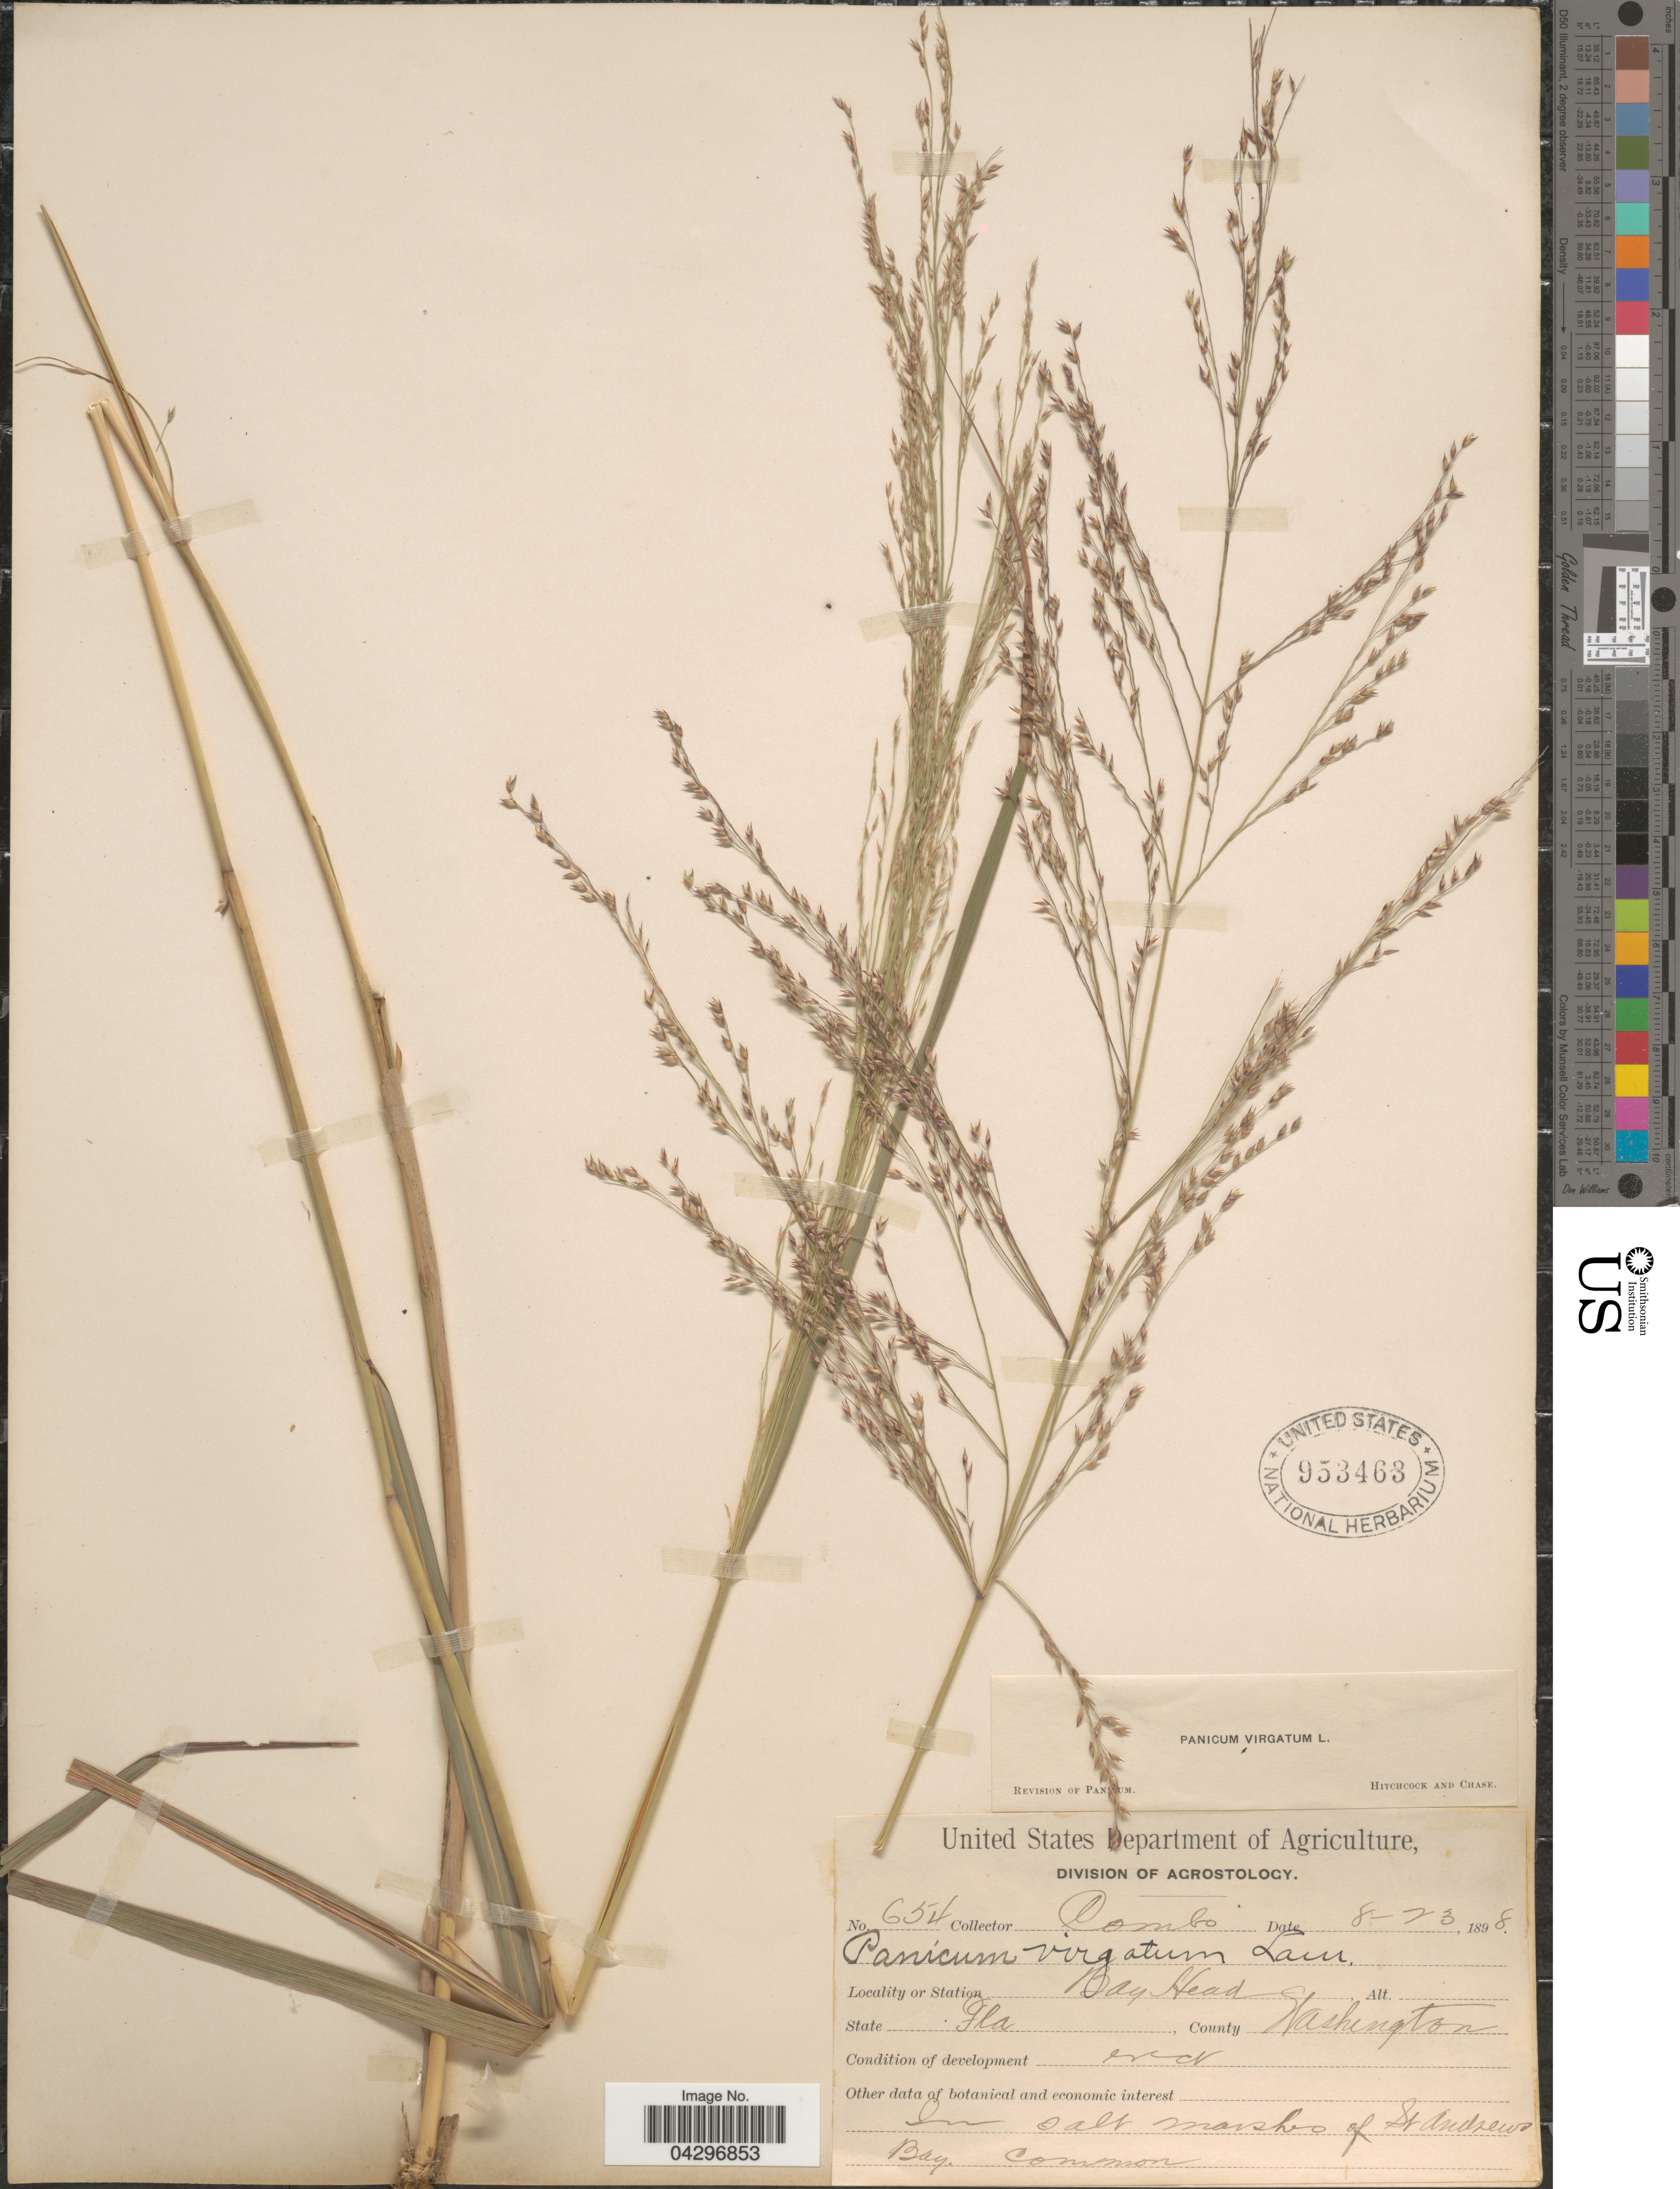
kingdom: Plantae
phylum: Tracheophyta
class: Liliopsida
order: Poales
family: Poaceae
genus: Panicum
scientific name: Panicum virgatum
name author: L.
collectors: -. Combs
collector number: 654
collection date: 1898-08-23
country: United States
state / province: Florida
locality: Bay Head. County Washington. In salt marshes of St. Andrews Bay.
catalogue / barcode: US 953463